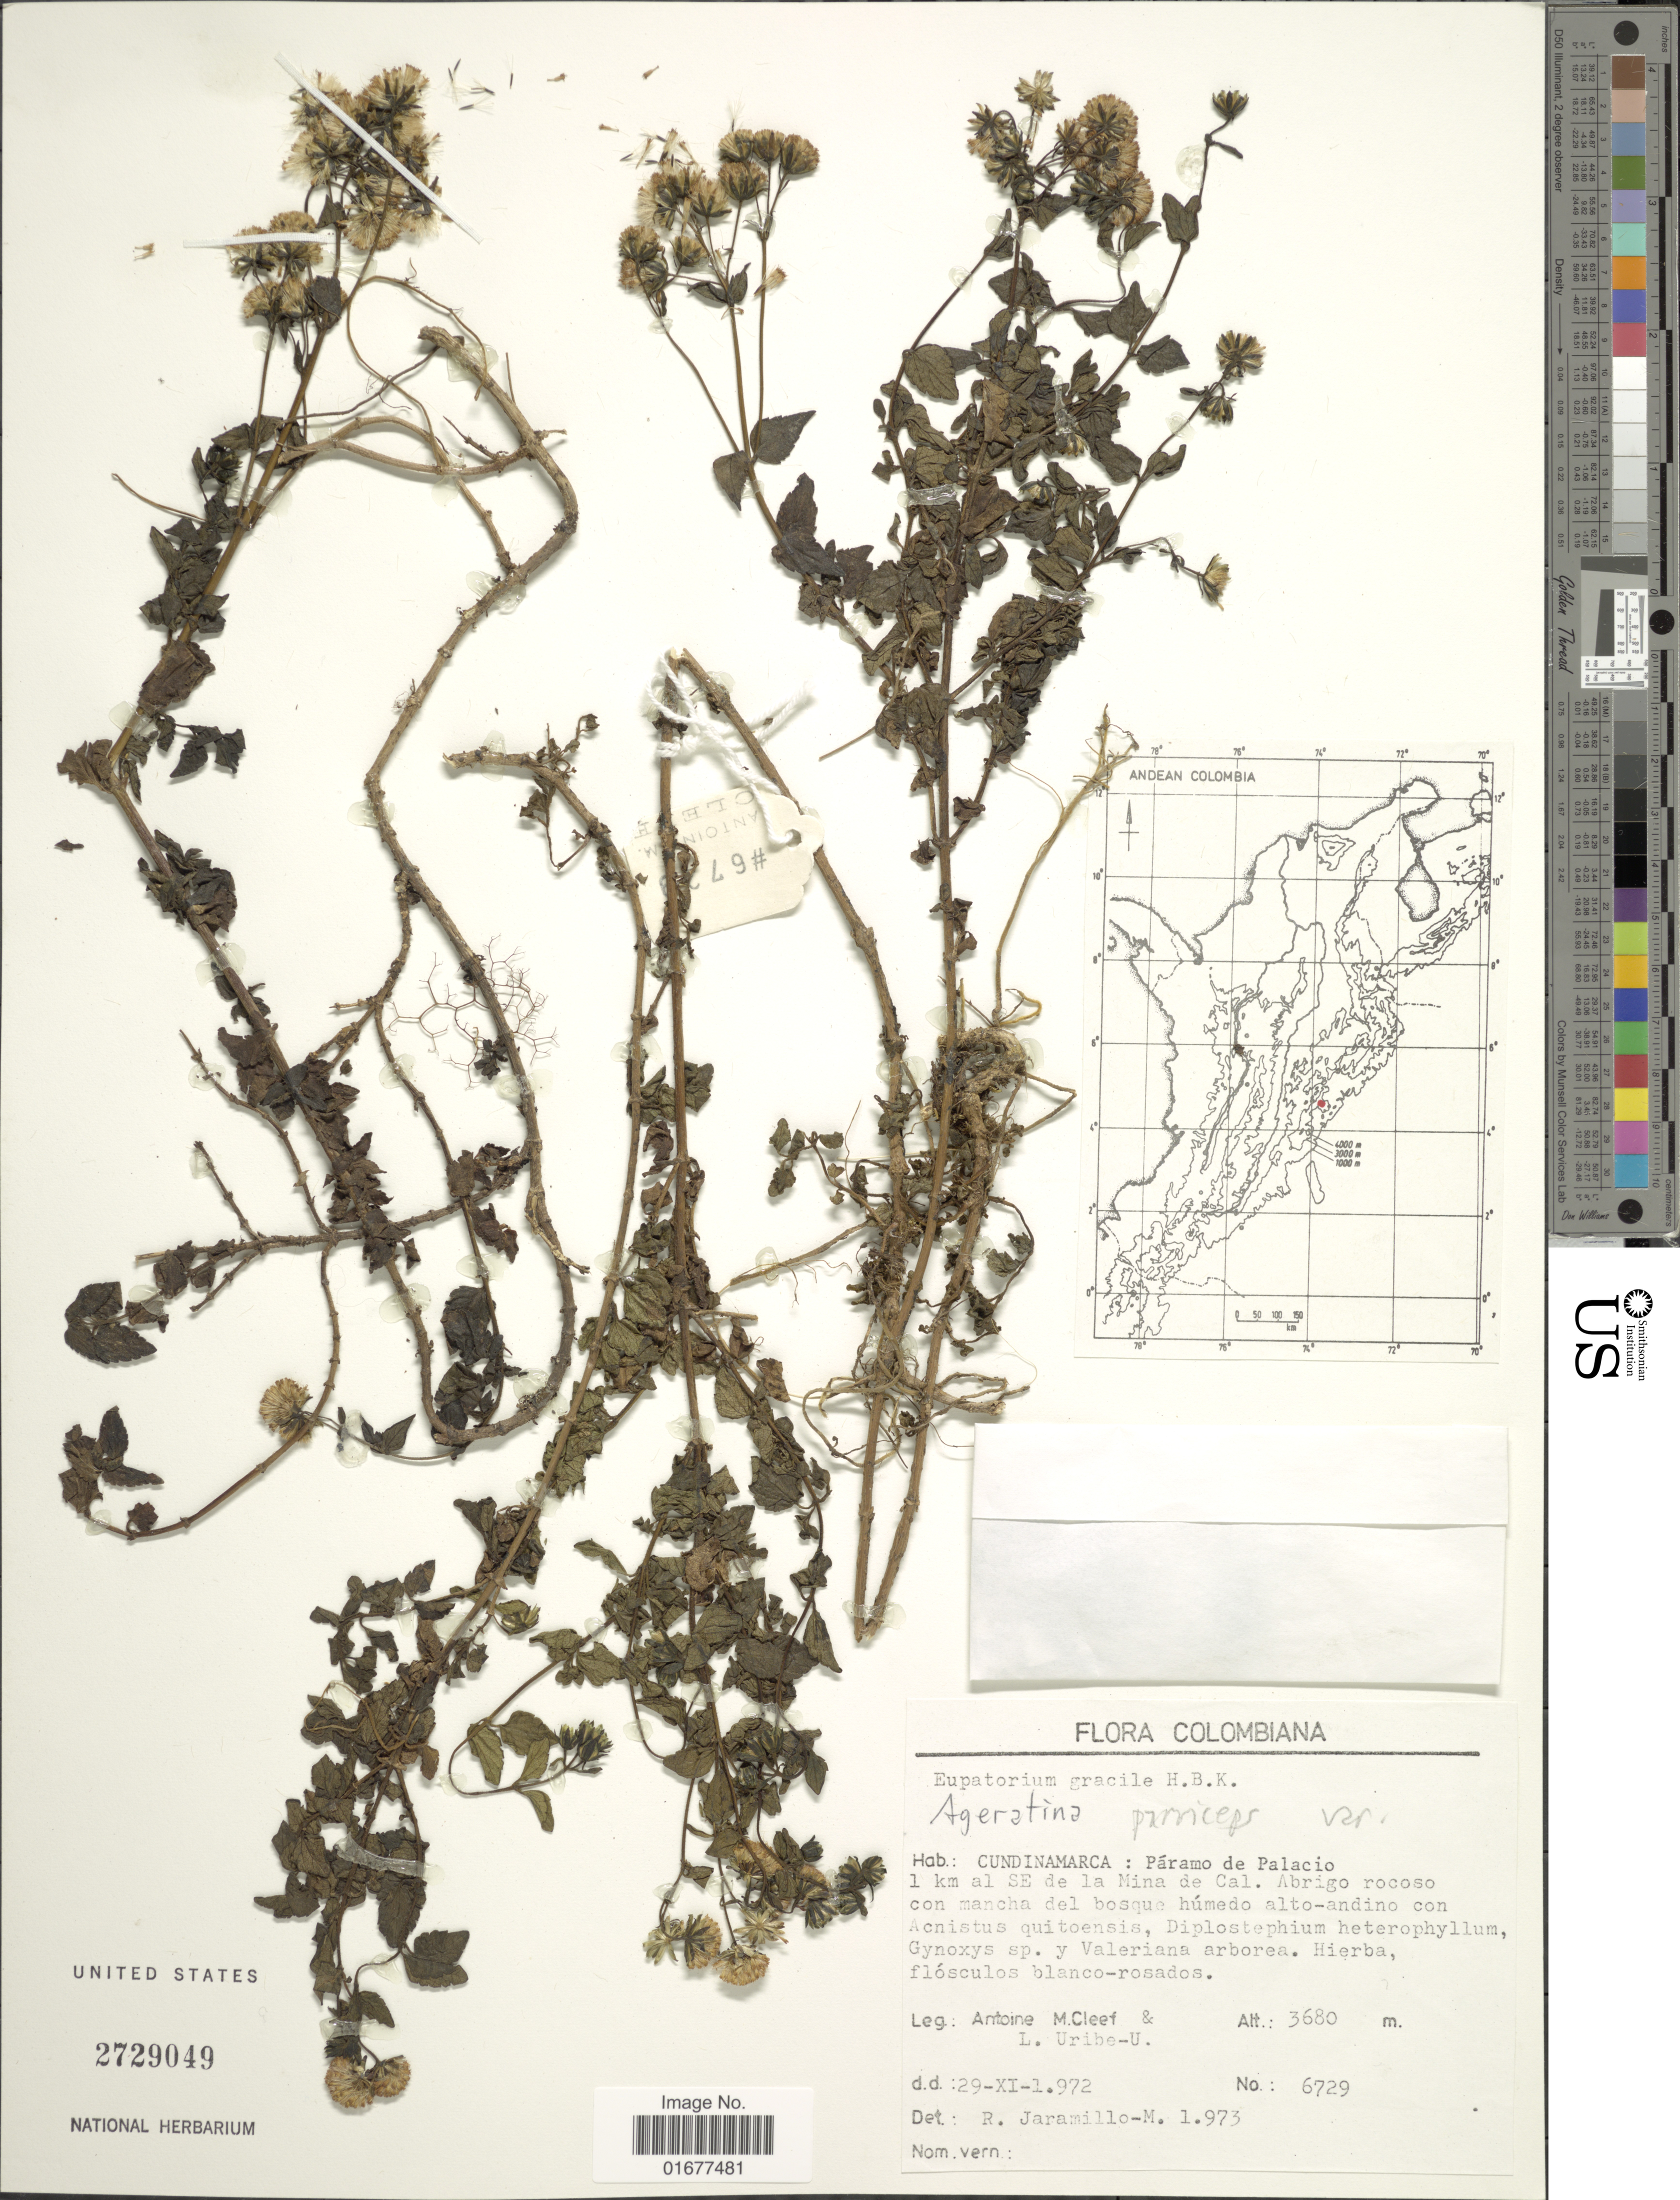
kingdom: Plantae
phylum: Tracheophyta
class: Magnoliopsida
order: Asterales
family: Asteraceae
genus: Ageratina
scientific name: Ageratina parviceps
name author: H. Rob.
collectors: A. M. Cleef & L. Uribe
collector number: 6729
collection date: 1972-11-29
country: Colombia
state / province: Cundinamarca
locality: Paramo de Palacio, 1 km al SE de la Mina de Cal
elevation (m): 3680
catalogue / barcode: US 2729049